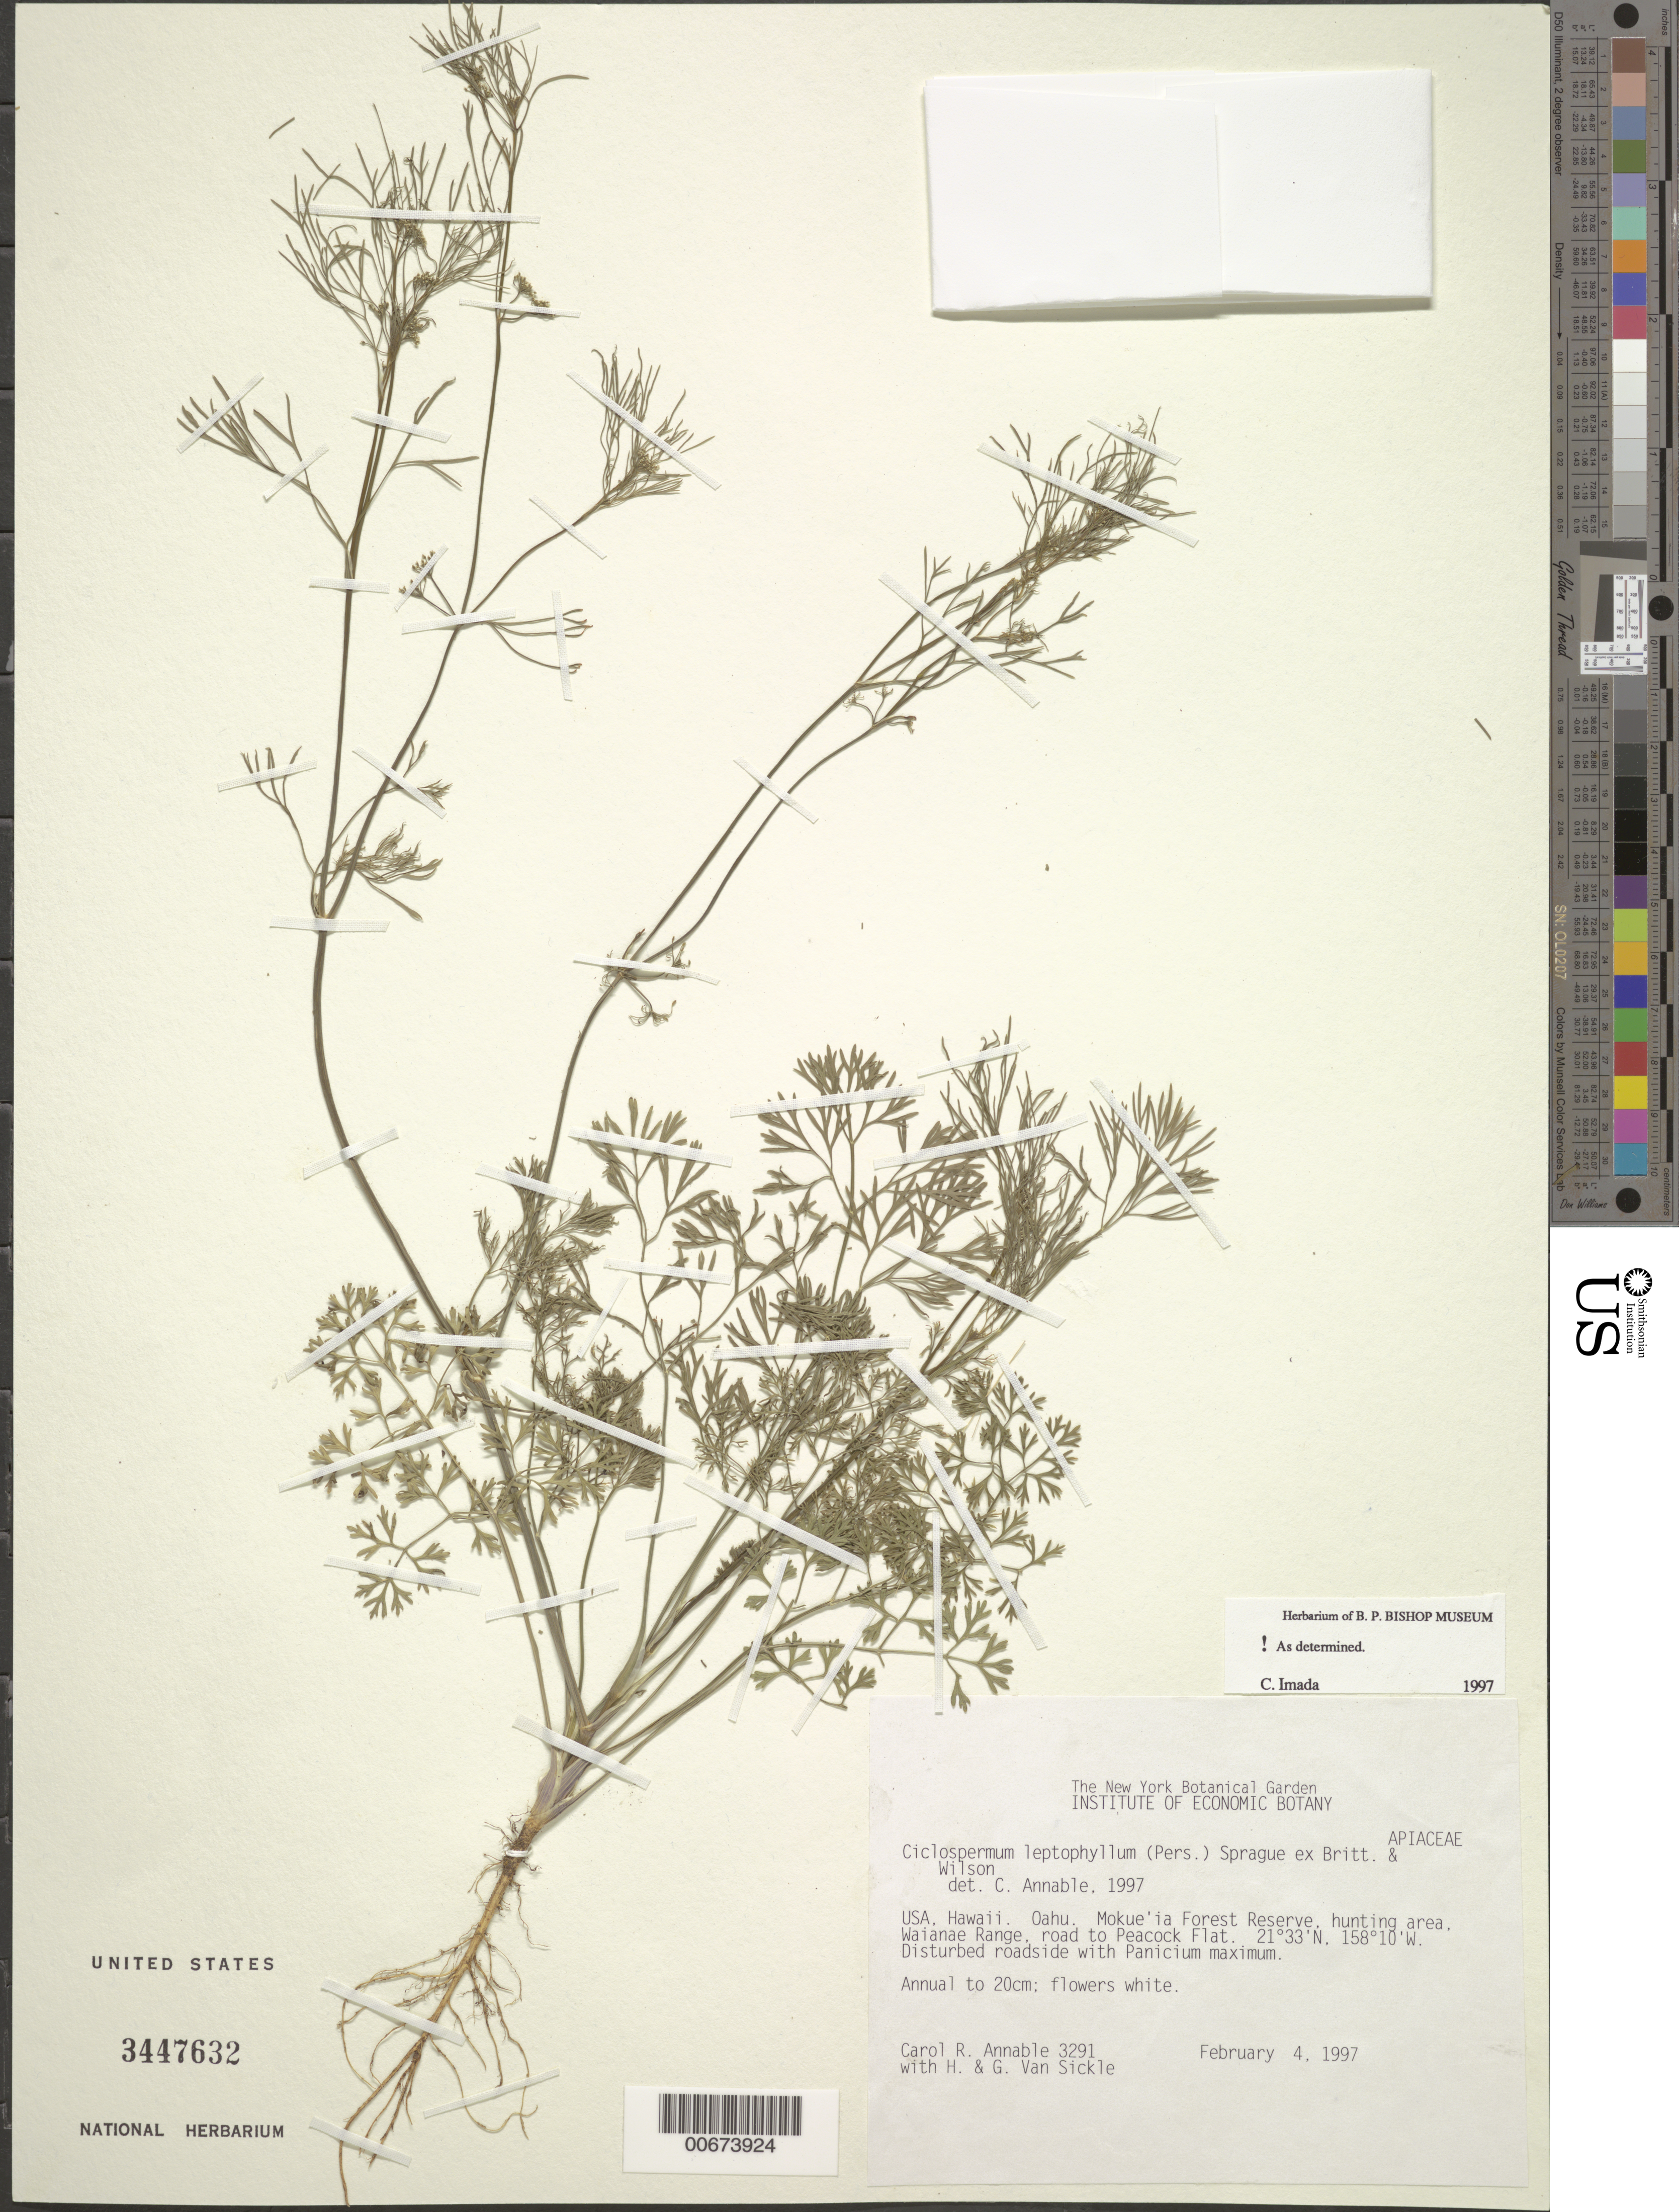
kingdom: Plantae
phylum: Tracheophyta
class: Magnoliopsida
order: Apiales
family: Apiaceae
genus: Cyclospermum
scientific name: Cyclospermum leptophyllum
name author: (Pers.) Sprague ex Britton & P. Wilson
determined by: Imada, C.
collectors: C. R. Annable, H. Van Sickle & G. A. Van Sickle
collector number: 3291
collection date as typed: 4 Feb 199*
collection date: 1990-02-04/1999-02-04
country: United States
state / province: Hawaii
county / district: Honolulu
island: Oahu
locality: Mokue'ia Forest Reserve, hunting area, Waianae Range, road to Peacock flat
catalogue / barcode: US 3447632